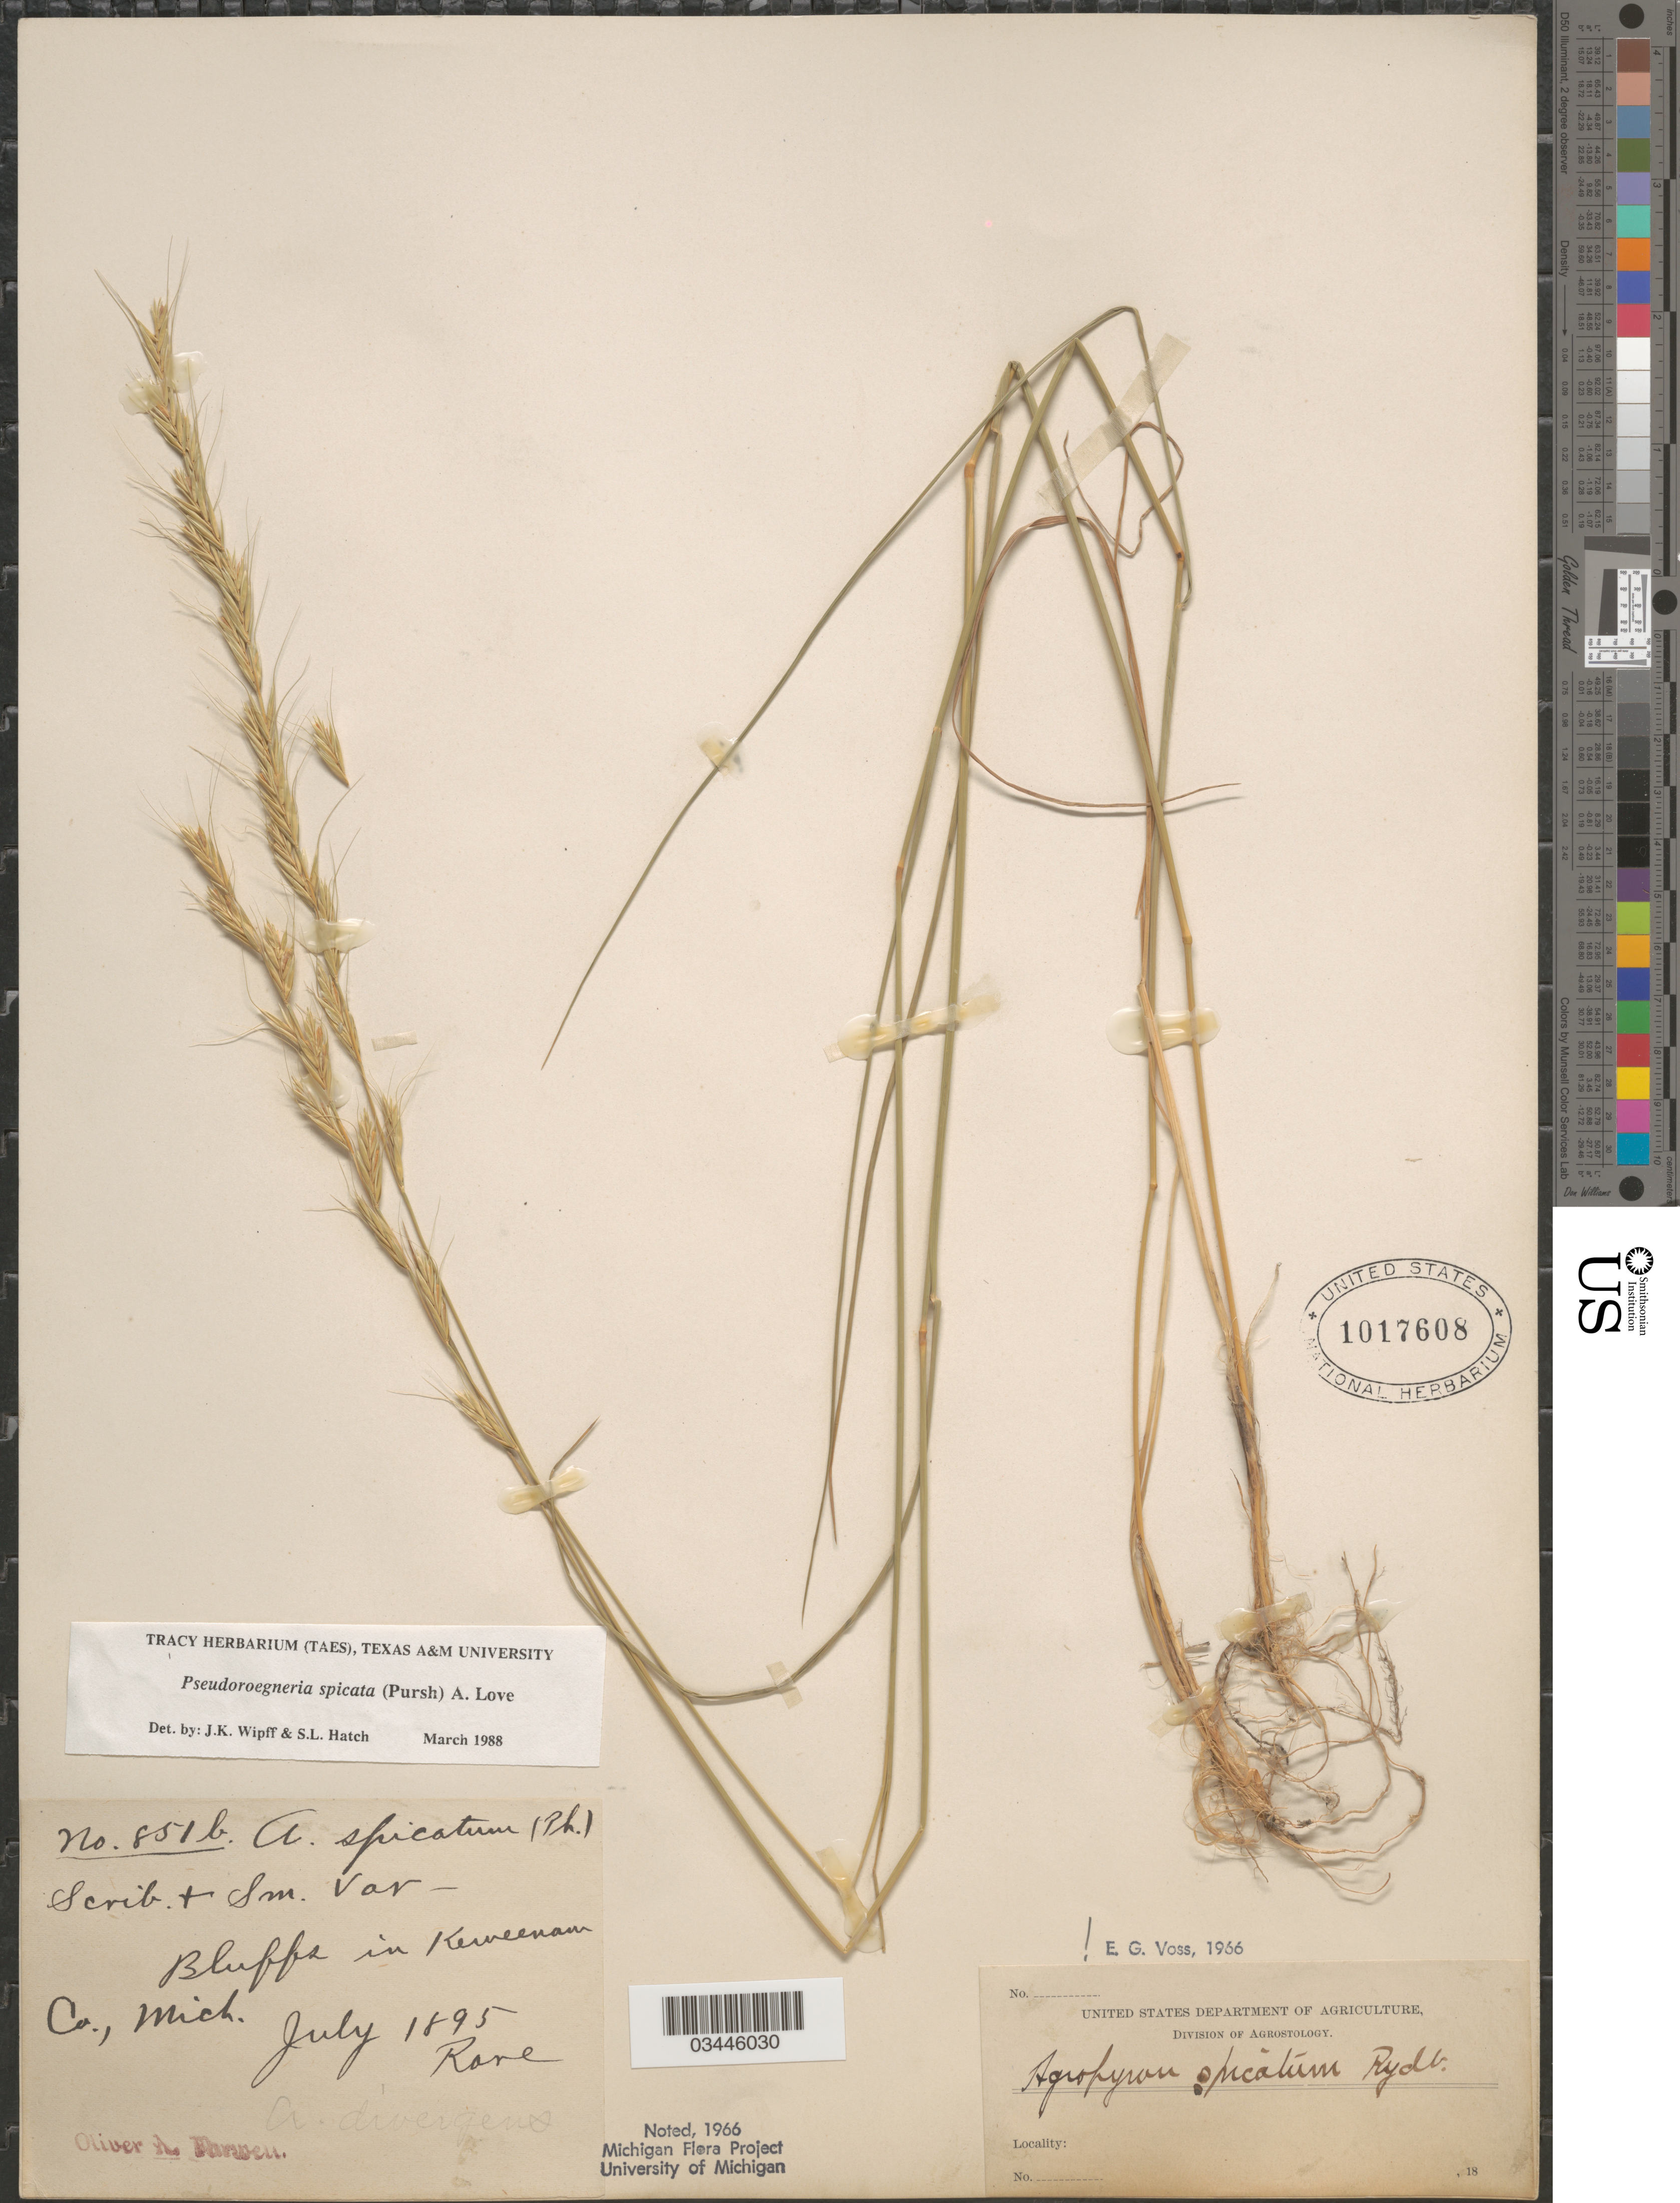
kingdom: Plantae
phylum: Tracheophyta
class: Liliopsida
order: Poales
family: Poaceae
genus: Pseudoroegneria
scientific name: Pseudoroegneria spicata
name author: (Pursh) Á. Löve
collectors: O. Farwell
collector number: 851b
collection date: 1895-07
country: United States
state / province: Michigan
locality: Bluffs in Keweenaw Co.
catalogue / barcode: US 1017608